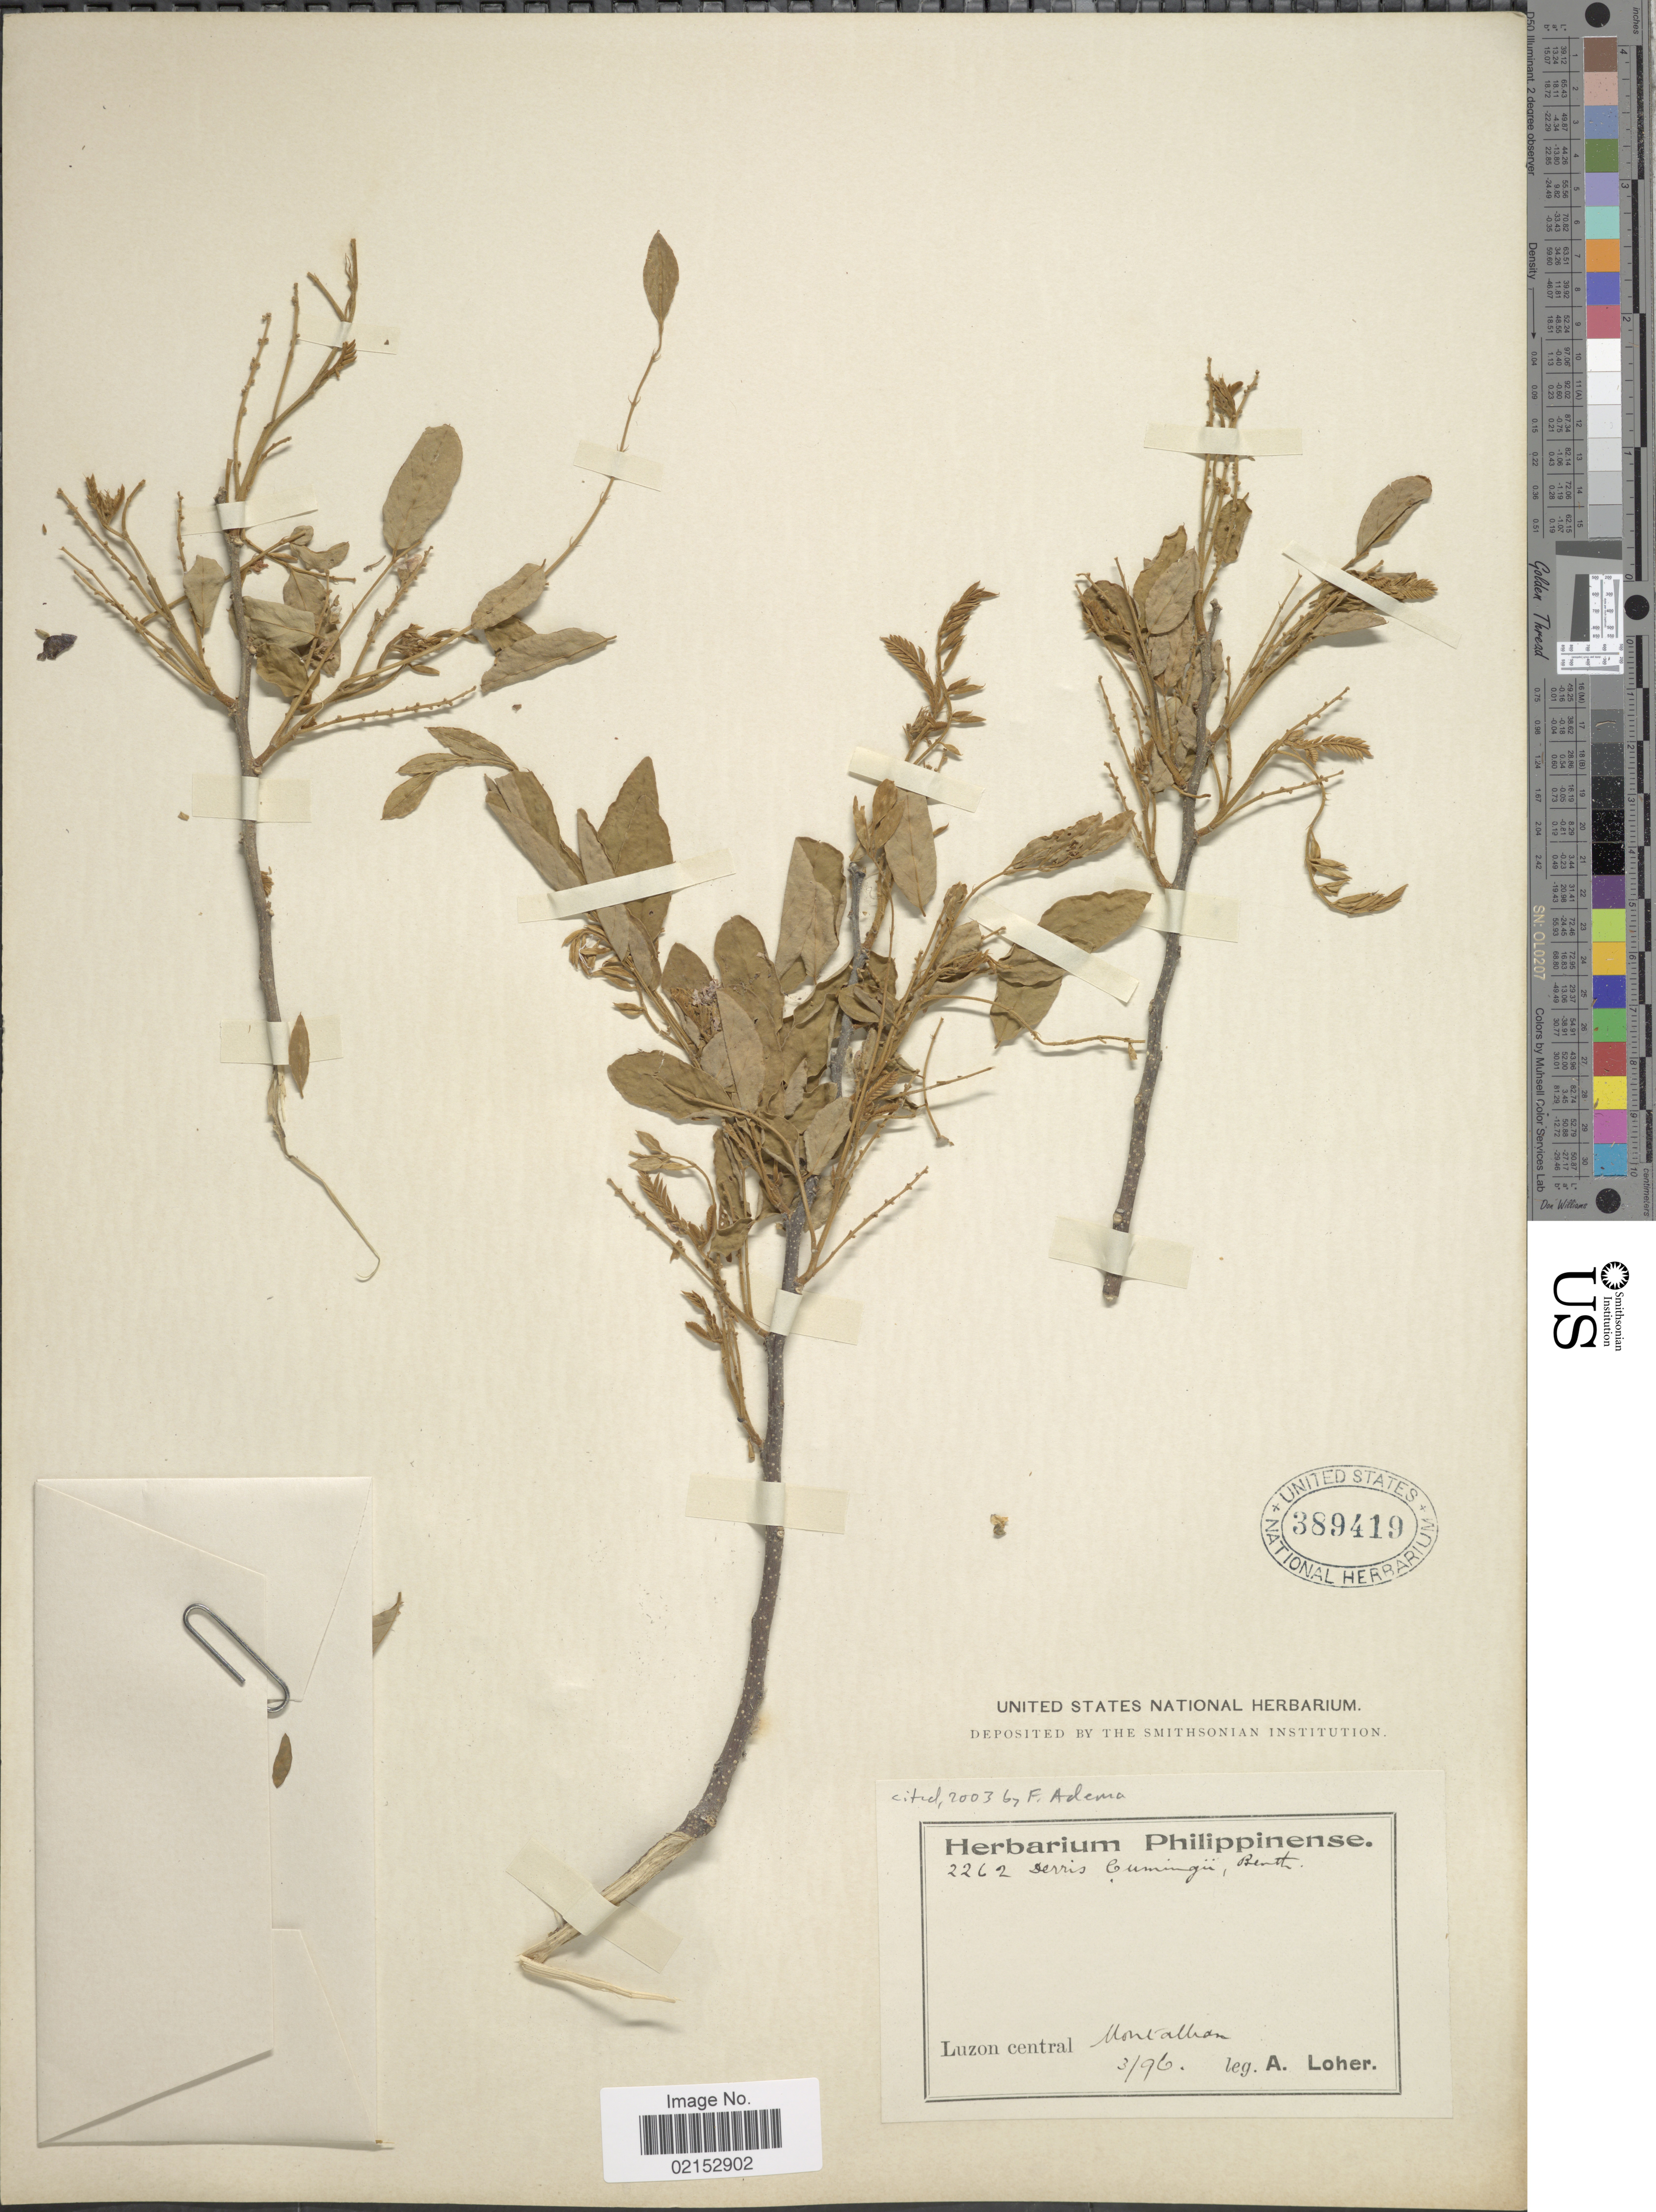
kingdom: Plantae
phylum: Tracheophyta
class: Magnoliopsida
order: Fabales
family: Fabaceae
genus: Brachypterum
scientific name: Brachypterum cumingii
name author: (Benth.) Adema & Sirich.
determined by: Strong, Mark T., (BOT), Smithsonian Institution - National Museum of Natural History (UNITED STATES)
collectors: A. Loher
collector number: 2262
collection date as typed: Transcribed d/m/y: /3/96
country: Philippines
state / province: Central Luzon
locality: Luzon central, Montalham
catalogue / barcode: US 389419